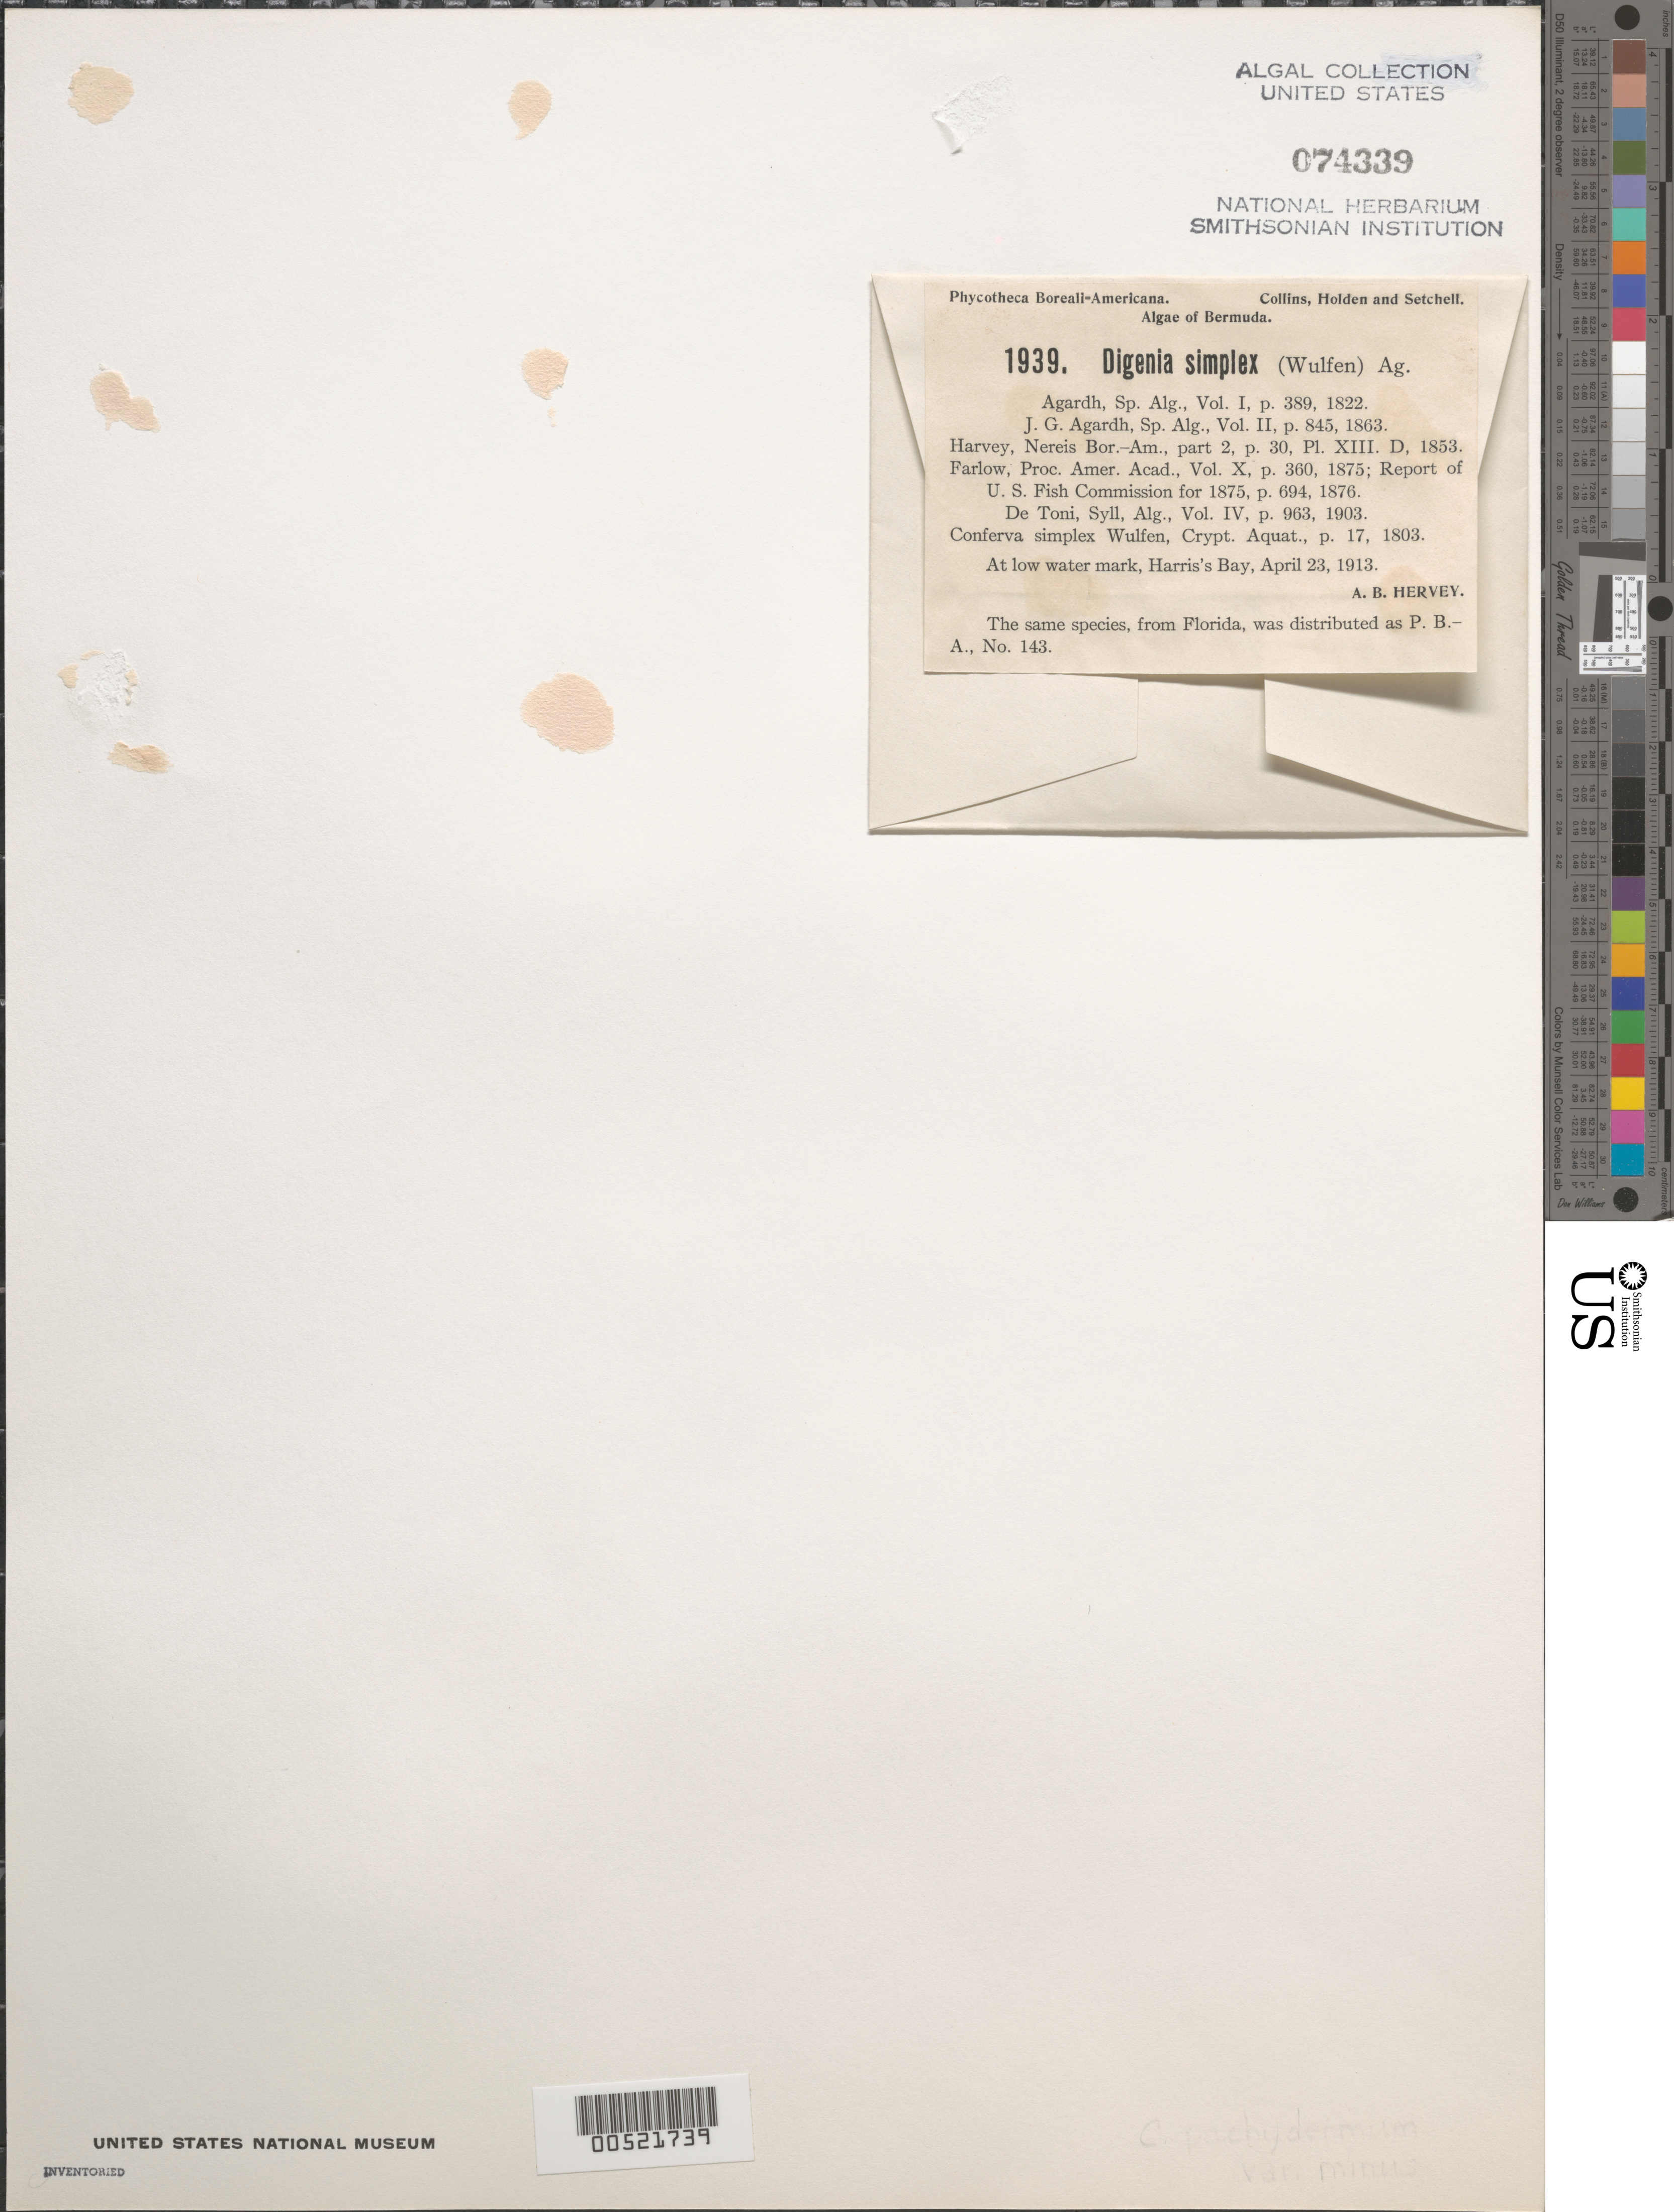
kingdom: Plantae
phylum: Rhodophyta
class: Florideophyceae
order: Ceramiales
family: Rhodomelaceae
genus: Digenea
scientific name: Digenea simplex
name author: (Wulfen) C. Agardh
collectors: A. B. Hervey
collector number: PB-A 1939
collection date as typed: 23 Apr 1913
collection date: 1913-04-23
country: Bermuda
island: Bermuda Island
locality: Harris Bay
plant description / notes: Collins, Holden & Setchell, Phycotheca Boreali-Americana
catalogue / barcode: US 74339